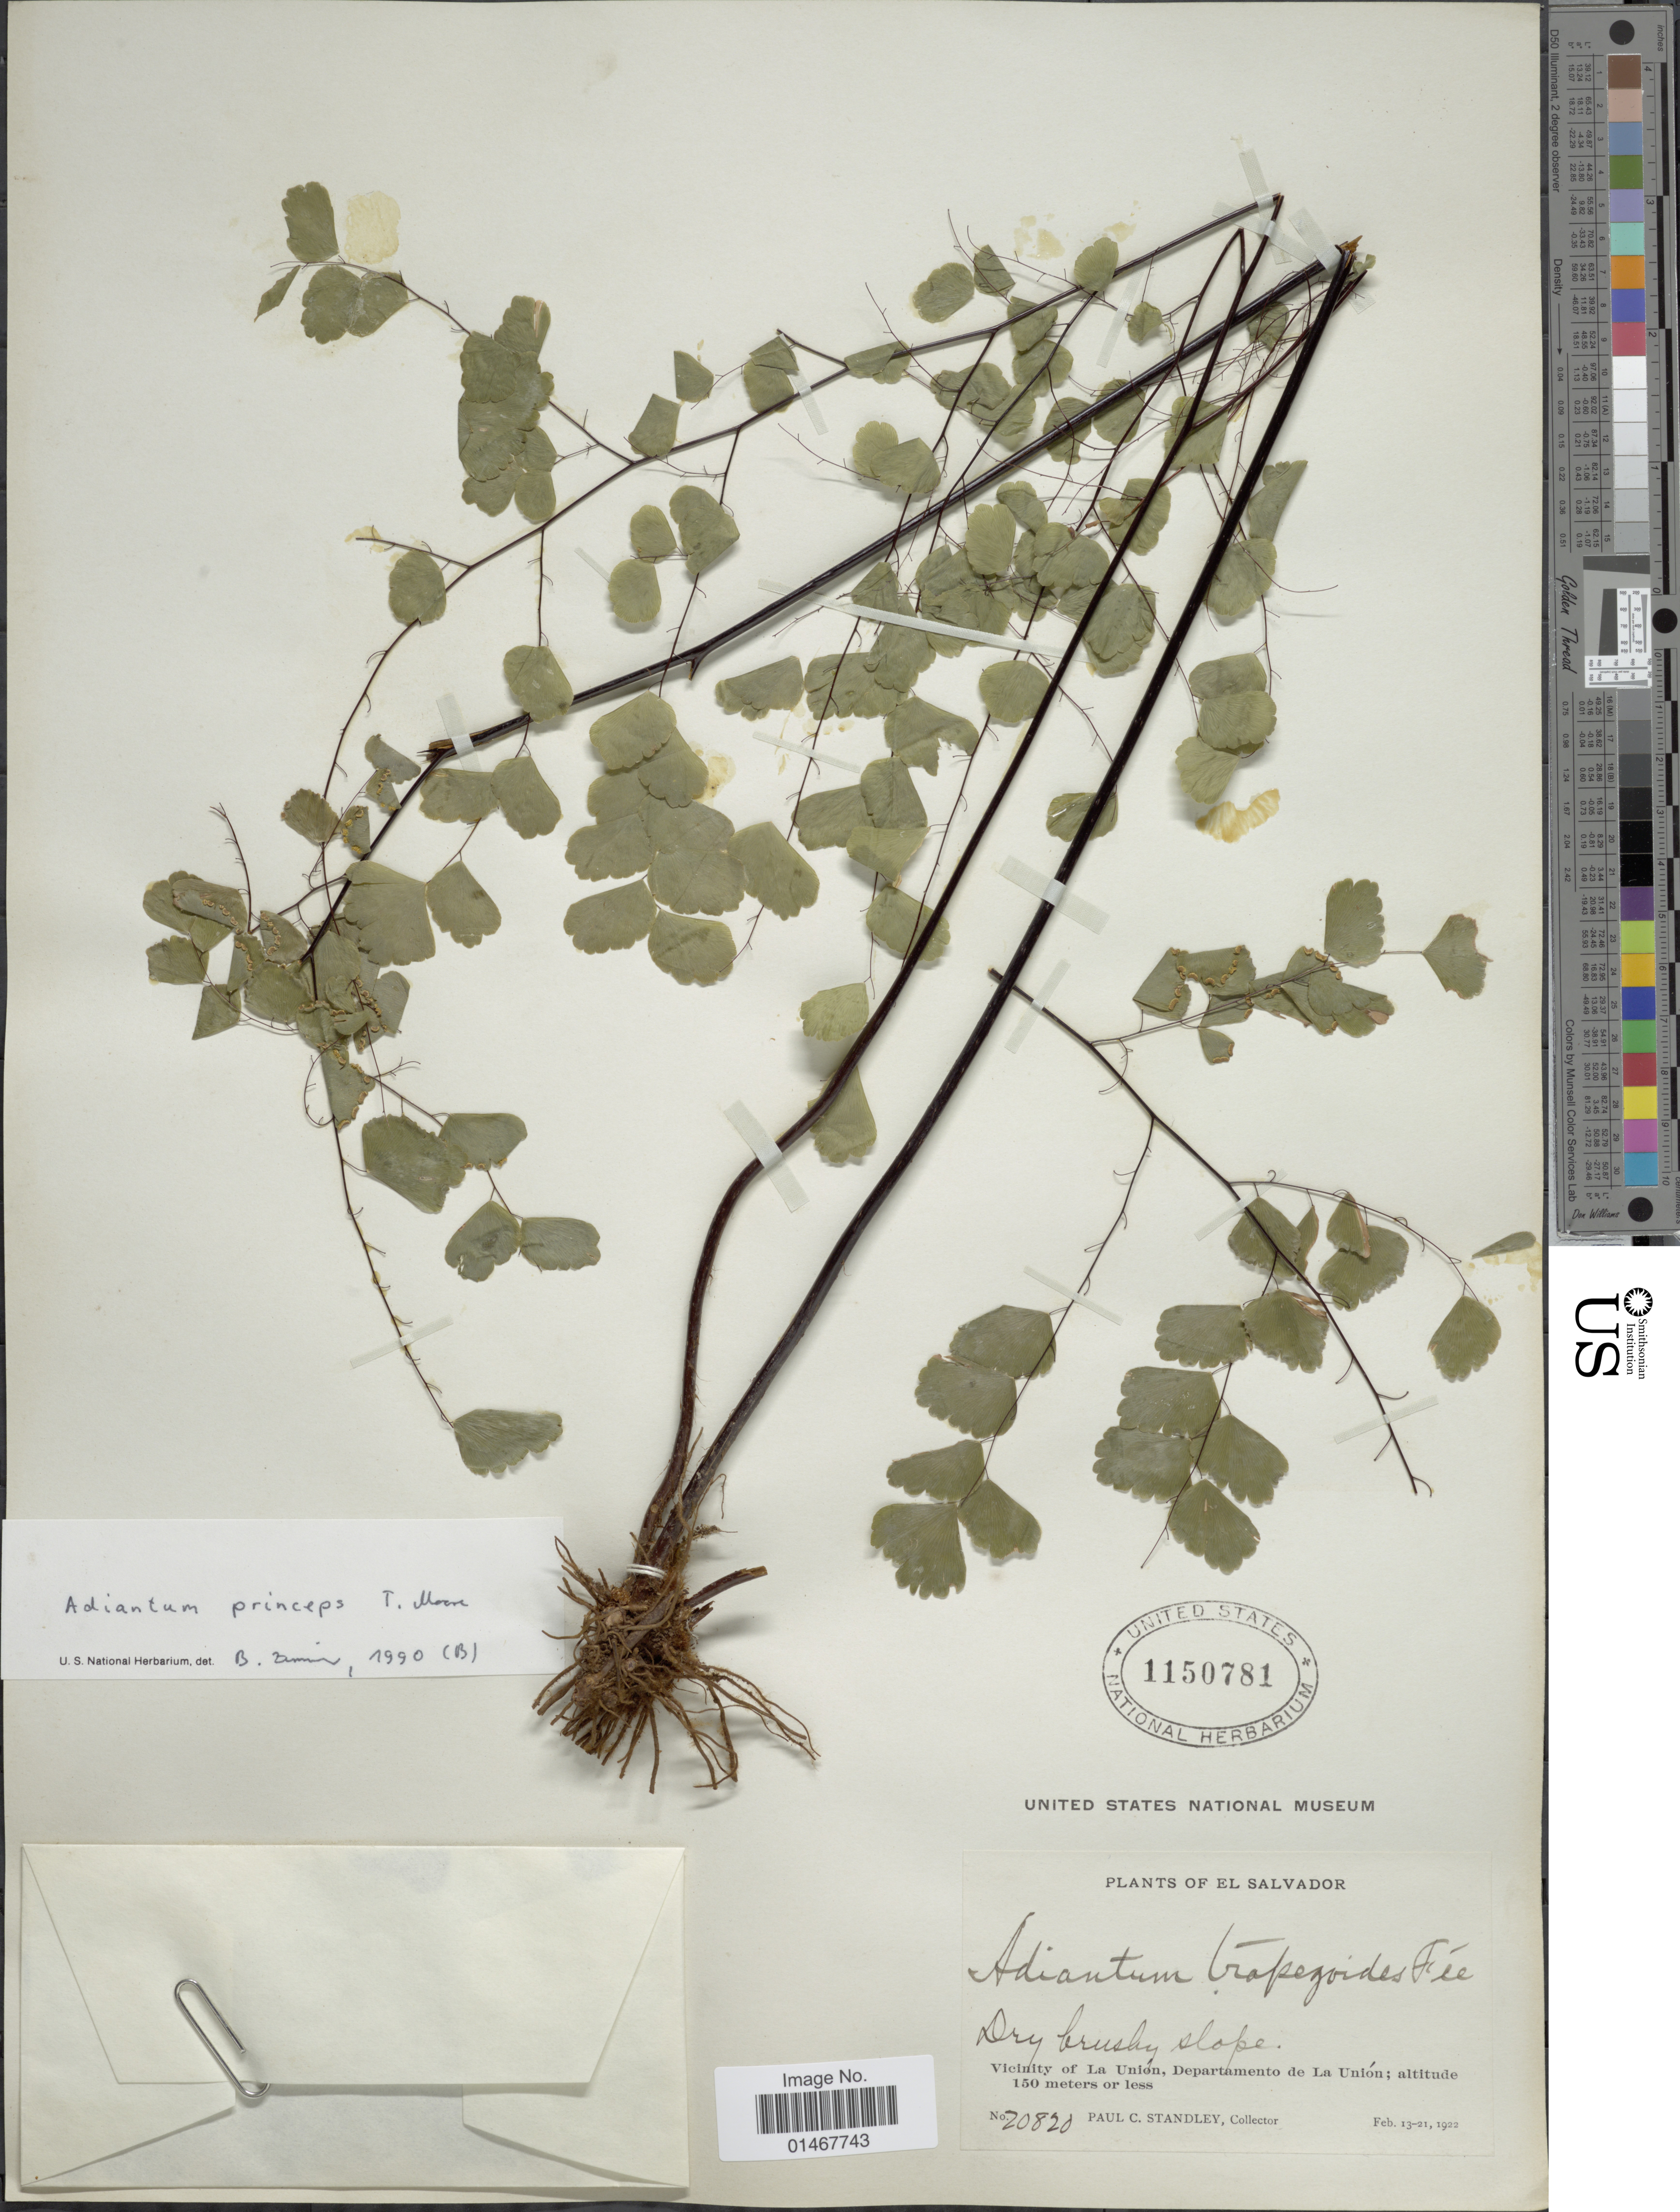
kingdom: Plantae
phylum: Tracheophyta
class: Polypodiopsida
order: Polypodiales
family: Pteridaceae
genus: Adiantum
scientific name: Adiantum princeps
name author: T. Moore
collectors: P. C. Standley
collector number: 20820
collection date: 1922-02-13/1922-02-21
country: El Salvador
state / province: La Union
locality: Vicinity of La Union,Departamento de La Unión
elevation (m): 150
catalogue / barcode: US 1150781